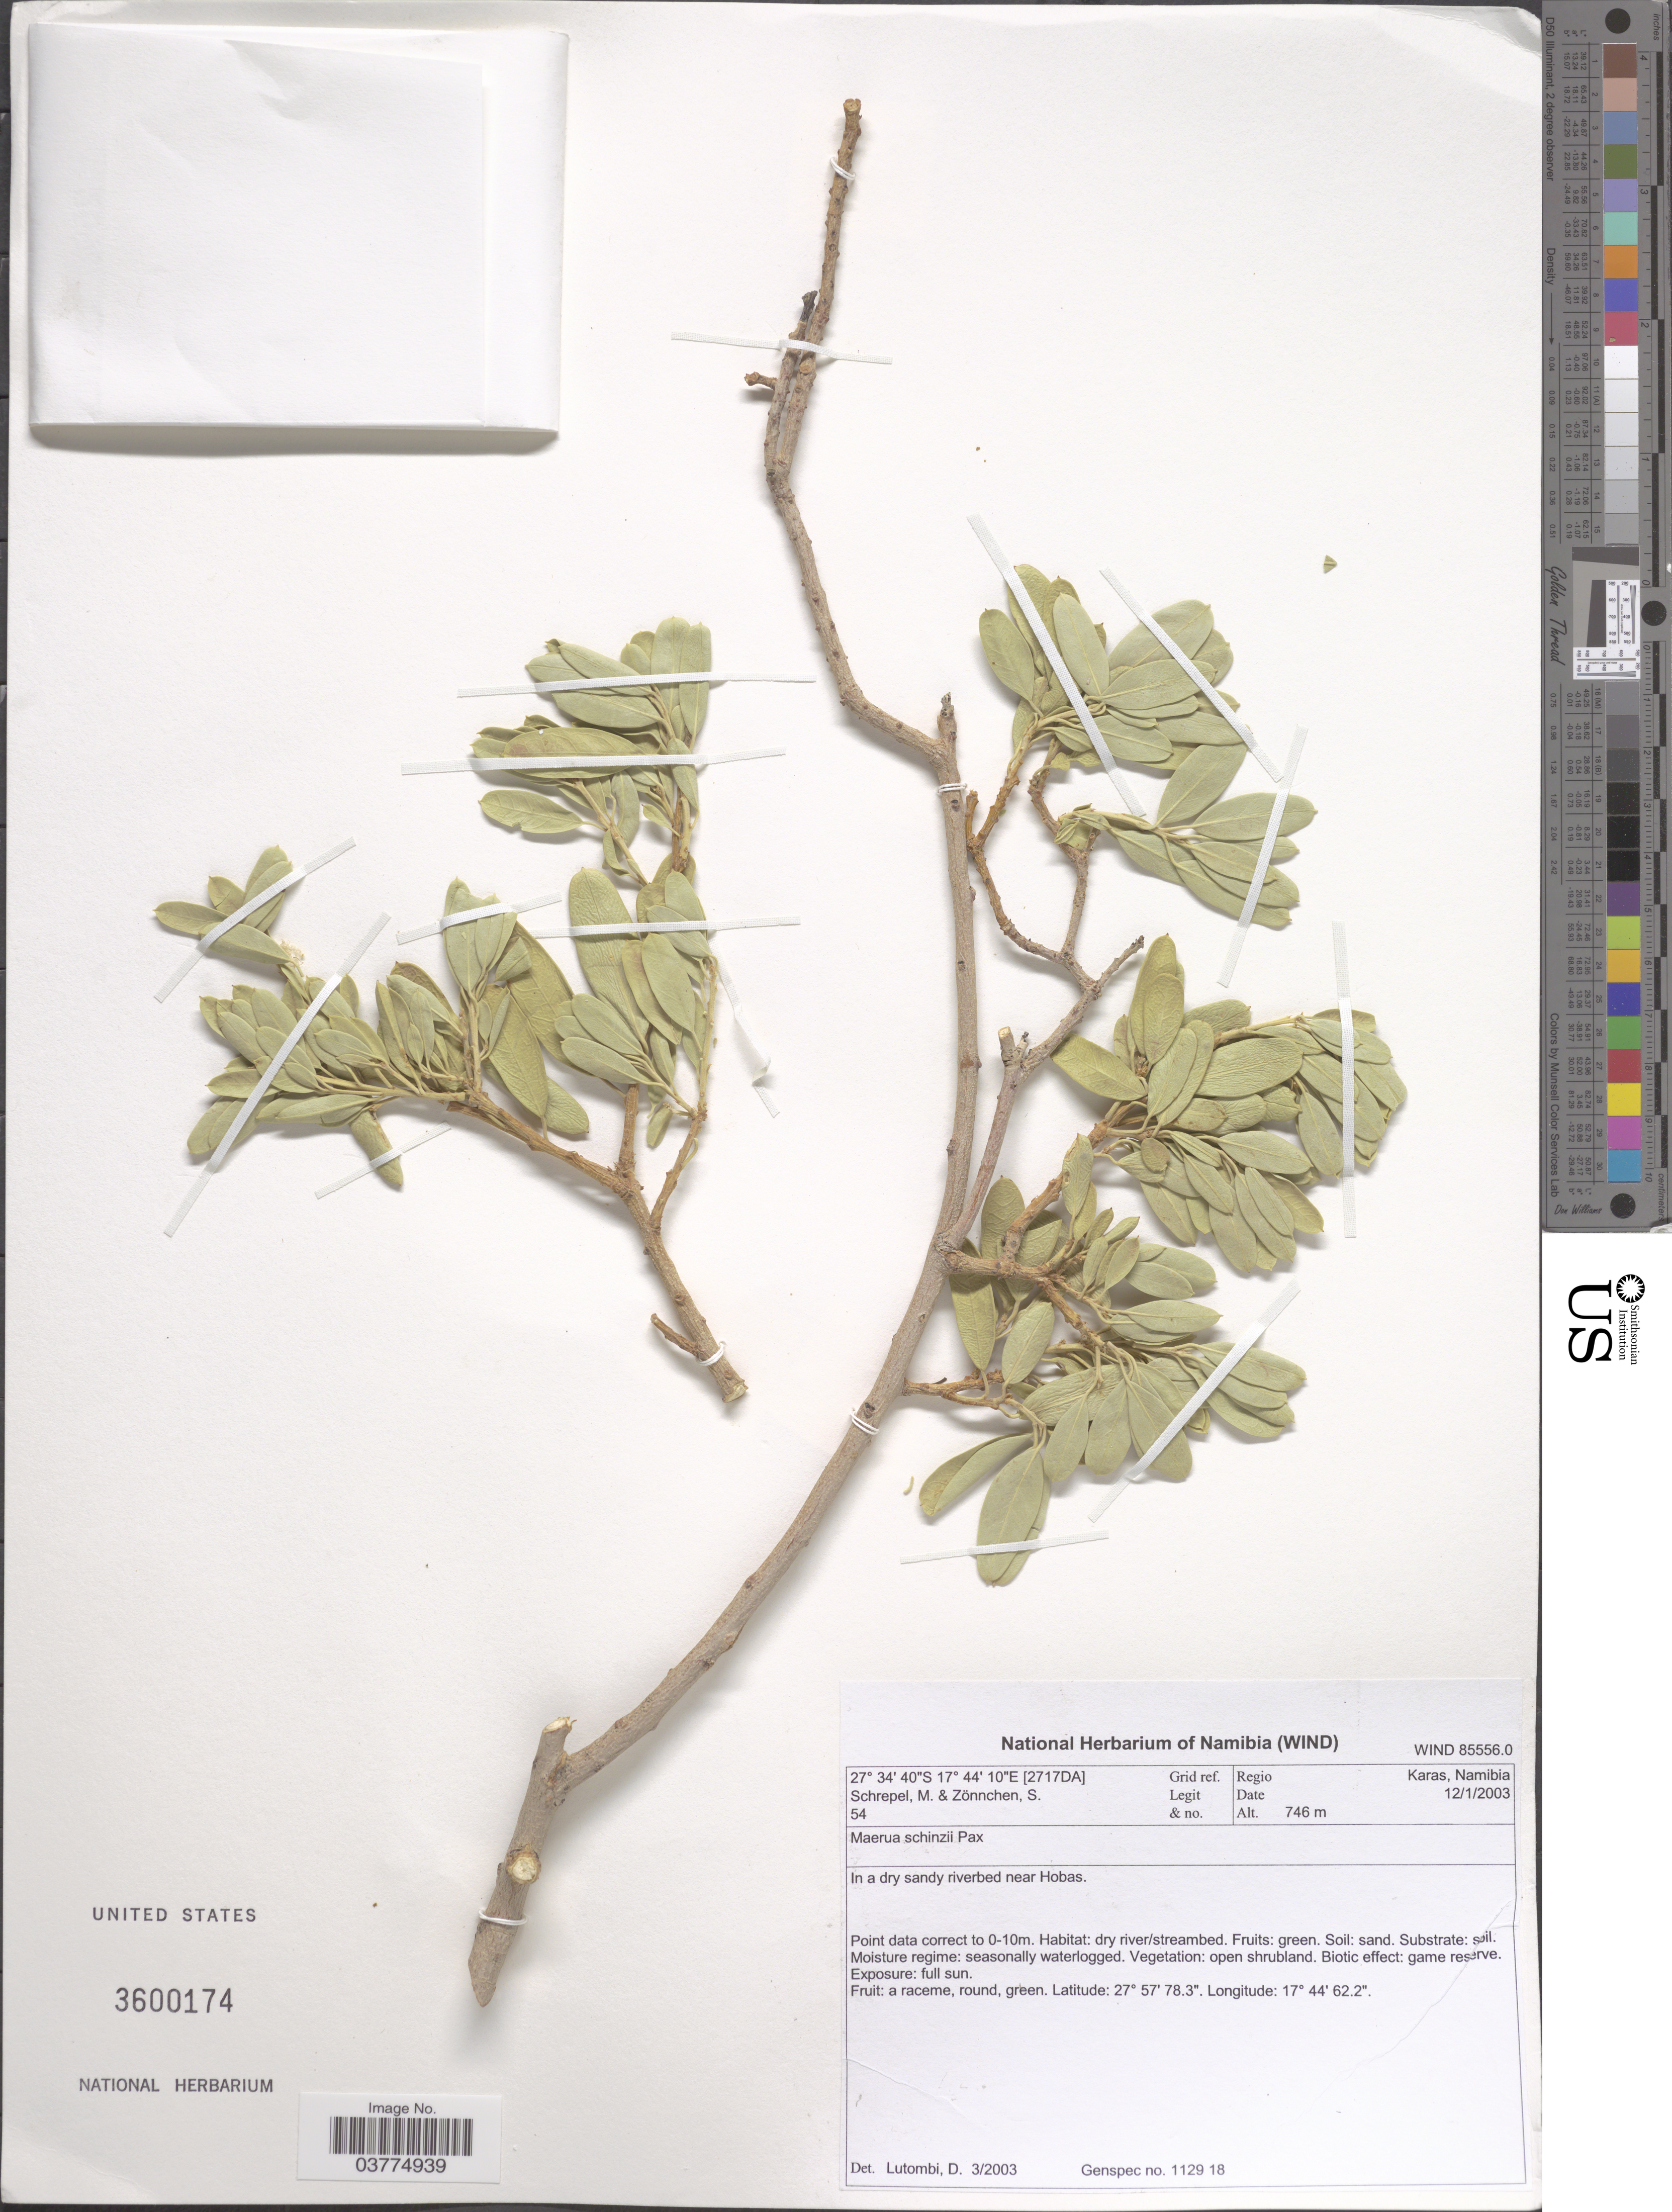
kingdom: Plantae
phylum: Tracheophyta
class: Magnoliopsida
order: Brassicales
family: Capparaceae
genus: Maerua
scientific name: Maerua schinzii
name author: Pax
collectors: M. Schrepel & S. Zonnchen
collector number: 54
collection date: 2003-01-12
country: Namibia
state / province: Karas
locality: [2717DA] Grid ref., Regio Karas, Namibia. In a dry sandy riverbed near Hobas.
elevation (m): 746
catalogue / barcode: US 3600174